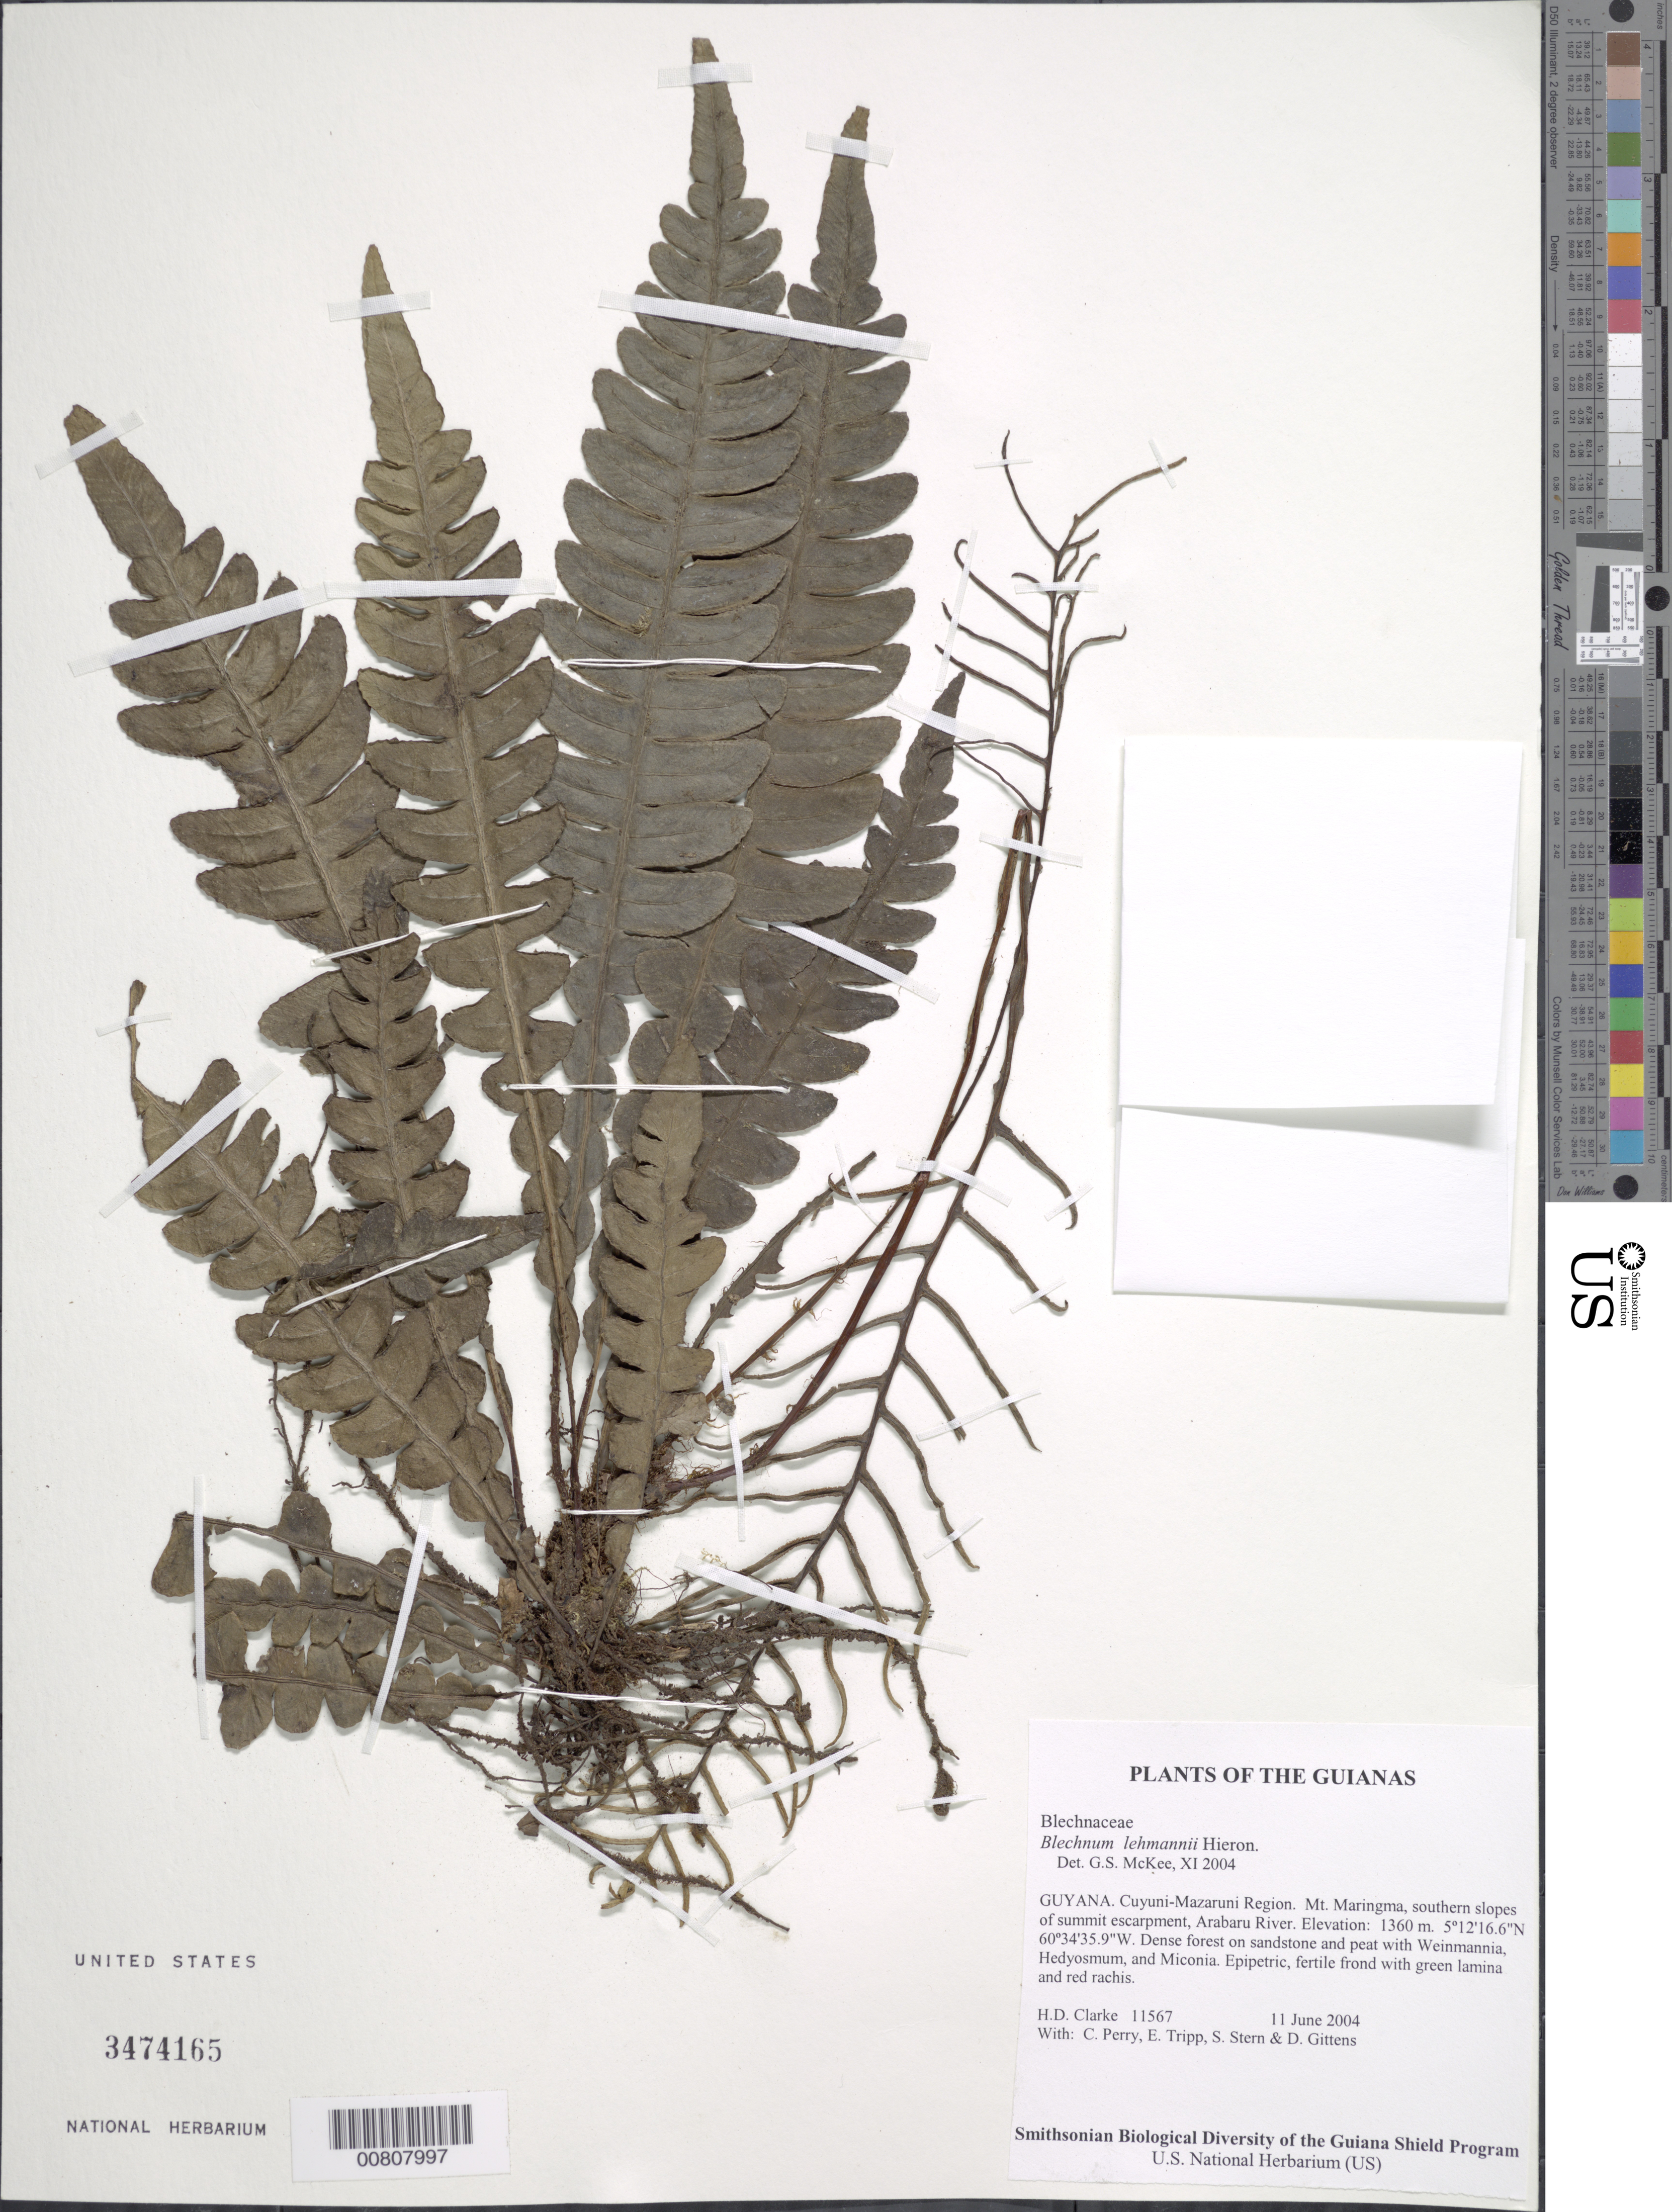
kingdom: Plantae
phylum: Tracheophyta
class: Polypodiopsida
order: Polypodiales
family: Blechnaceae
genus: Blechnum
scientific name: Blechnum lehmannii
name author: Hieron.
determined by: McKee, G. S., (US), NMNH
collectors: H. D. Clarke, C. Perry, E. Tripp, S. R. Stern & D. Gittens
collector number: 11567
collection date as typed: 11 June 2004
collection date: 2004-06-11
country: Guyana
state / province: Cuyuni-Mazaruni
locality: Mt. Maringma, southern slopes of summit escarpment, Arabaru River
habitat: Dense forest on sandstone and peat with Weinmannia, Hedyosmum, and Miconia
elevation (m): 1360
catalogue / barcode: US 3474165